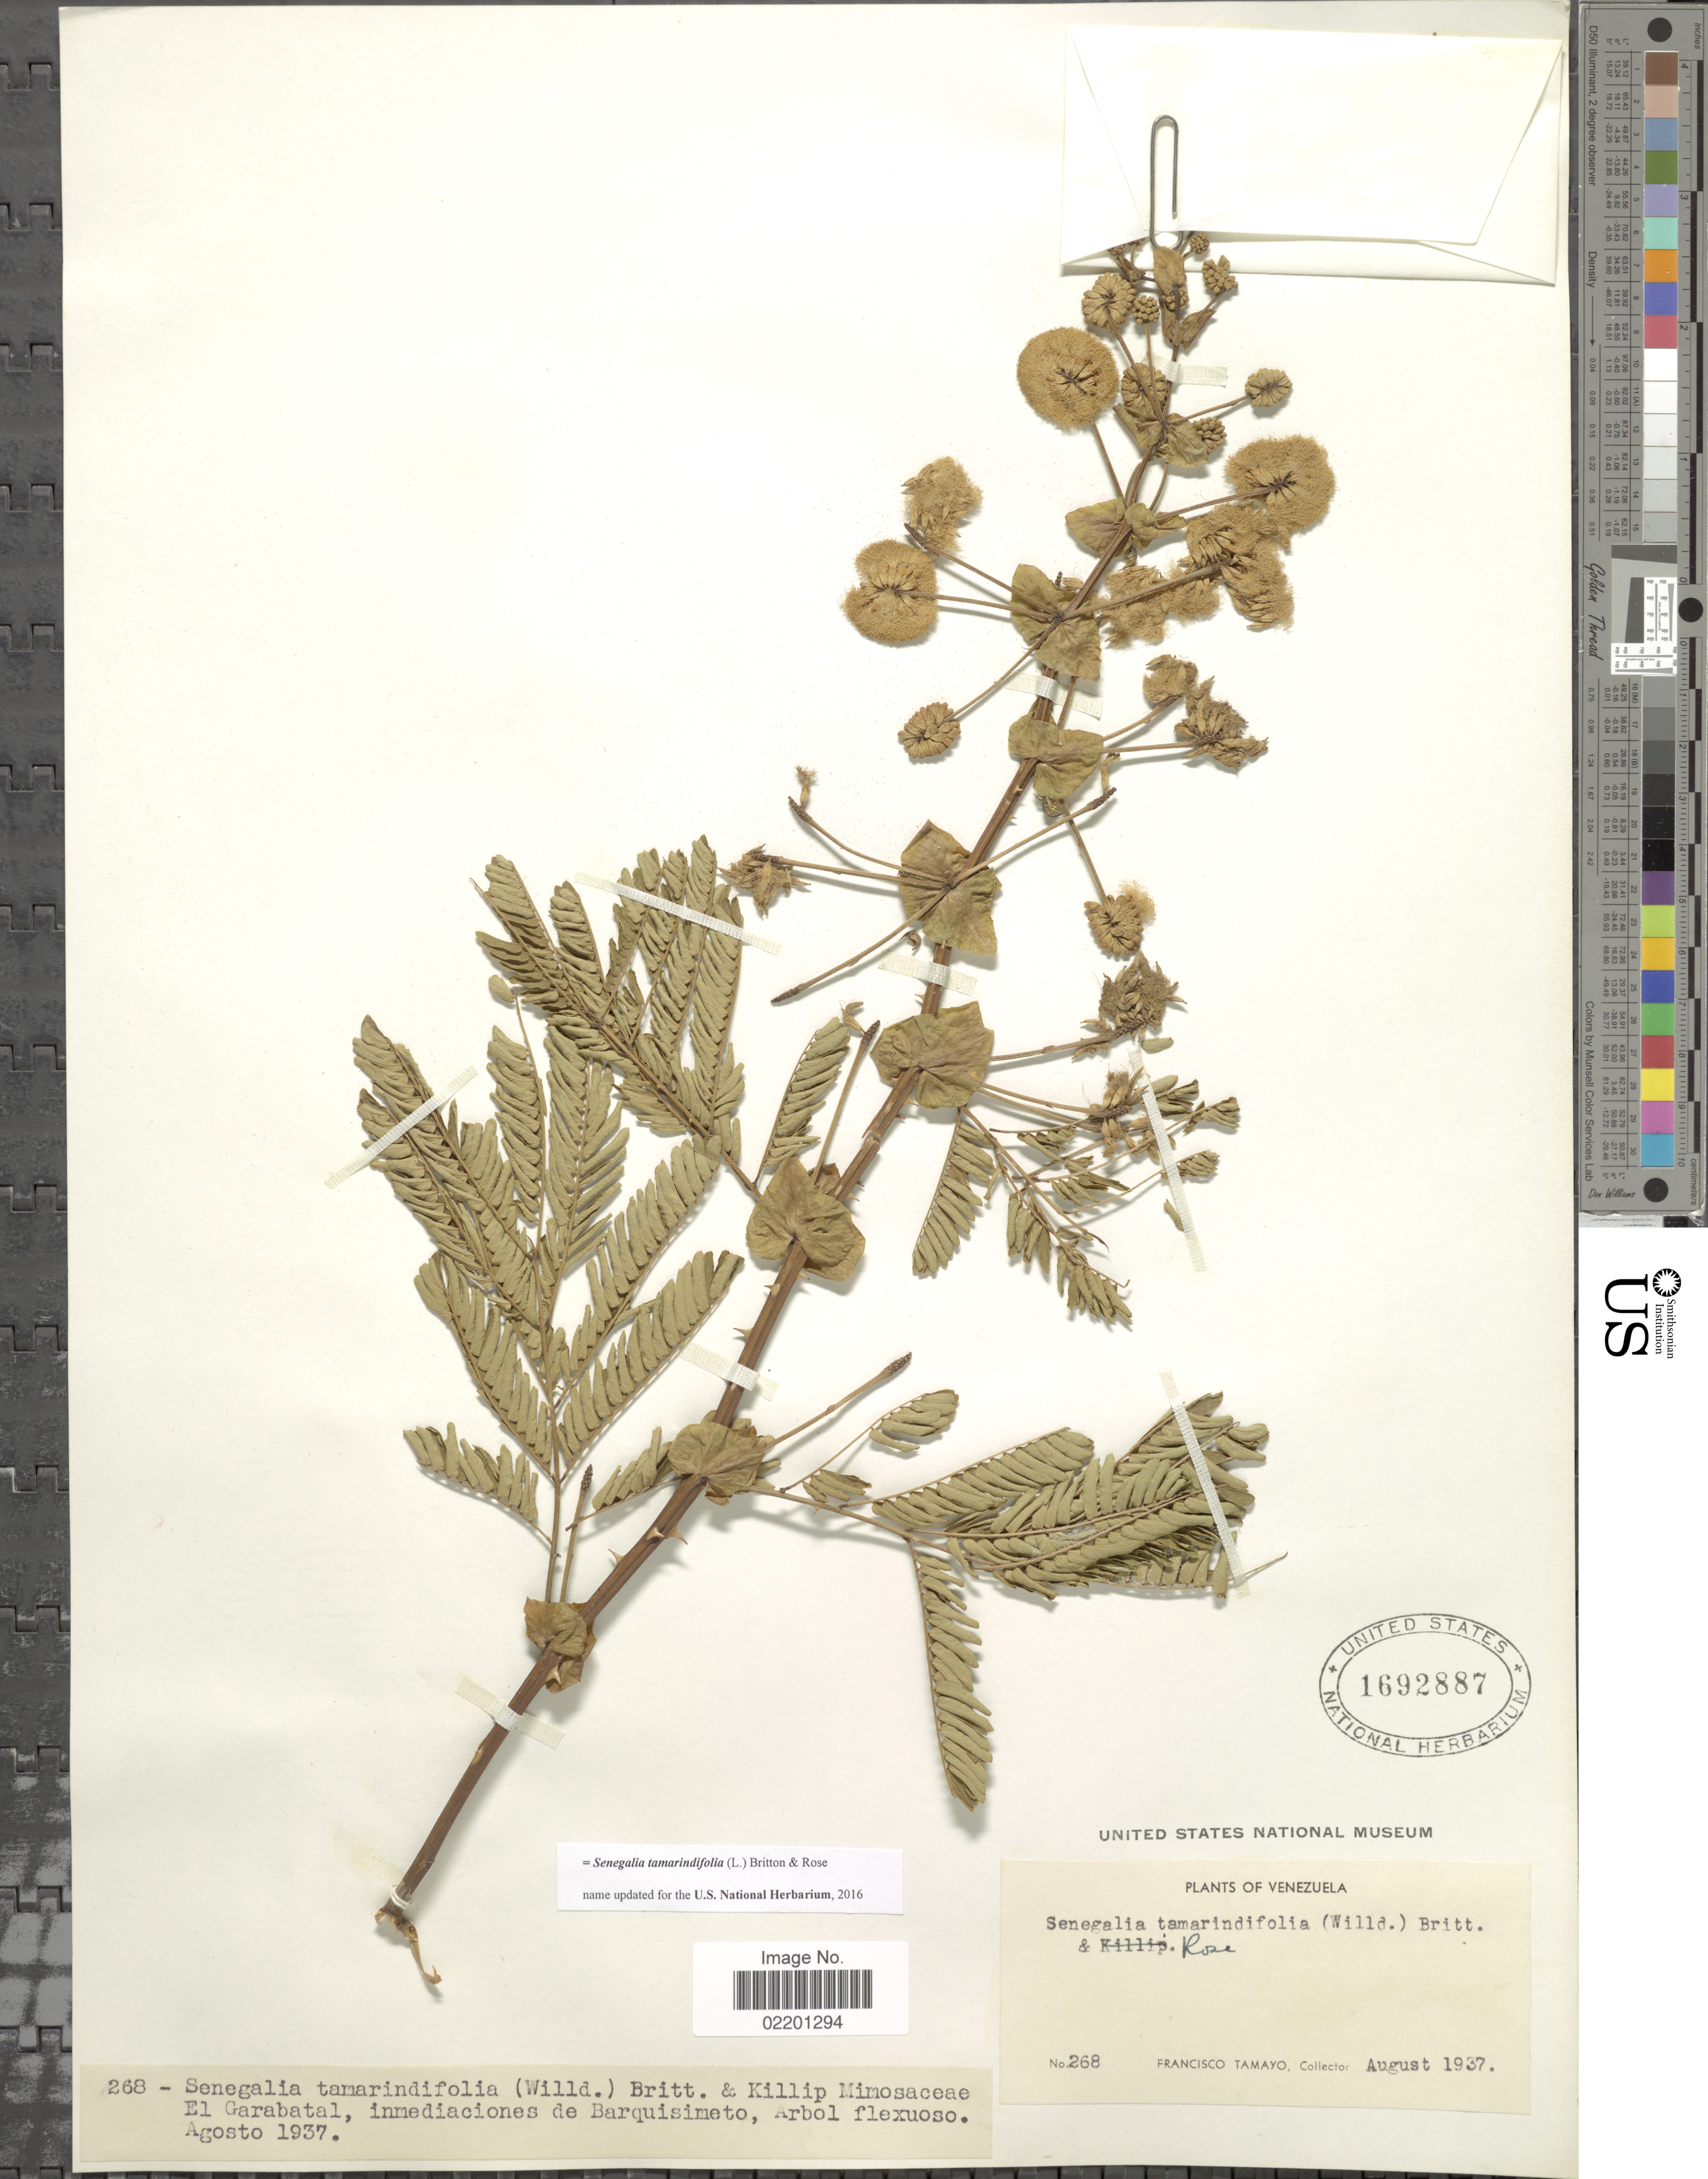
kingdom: Plantae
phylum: Tracheophyta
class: Magnoliopsida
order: Fabales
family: Fabaceae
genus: Senegalia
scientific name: Senegalia tamarindifolia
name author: (L.) Britton & Rose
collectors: F. Tamayo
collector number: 268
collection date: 1937-08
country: Venezuela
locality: El Garabatal, inmediaciones de Barquisimeto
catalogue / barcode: US 1692887